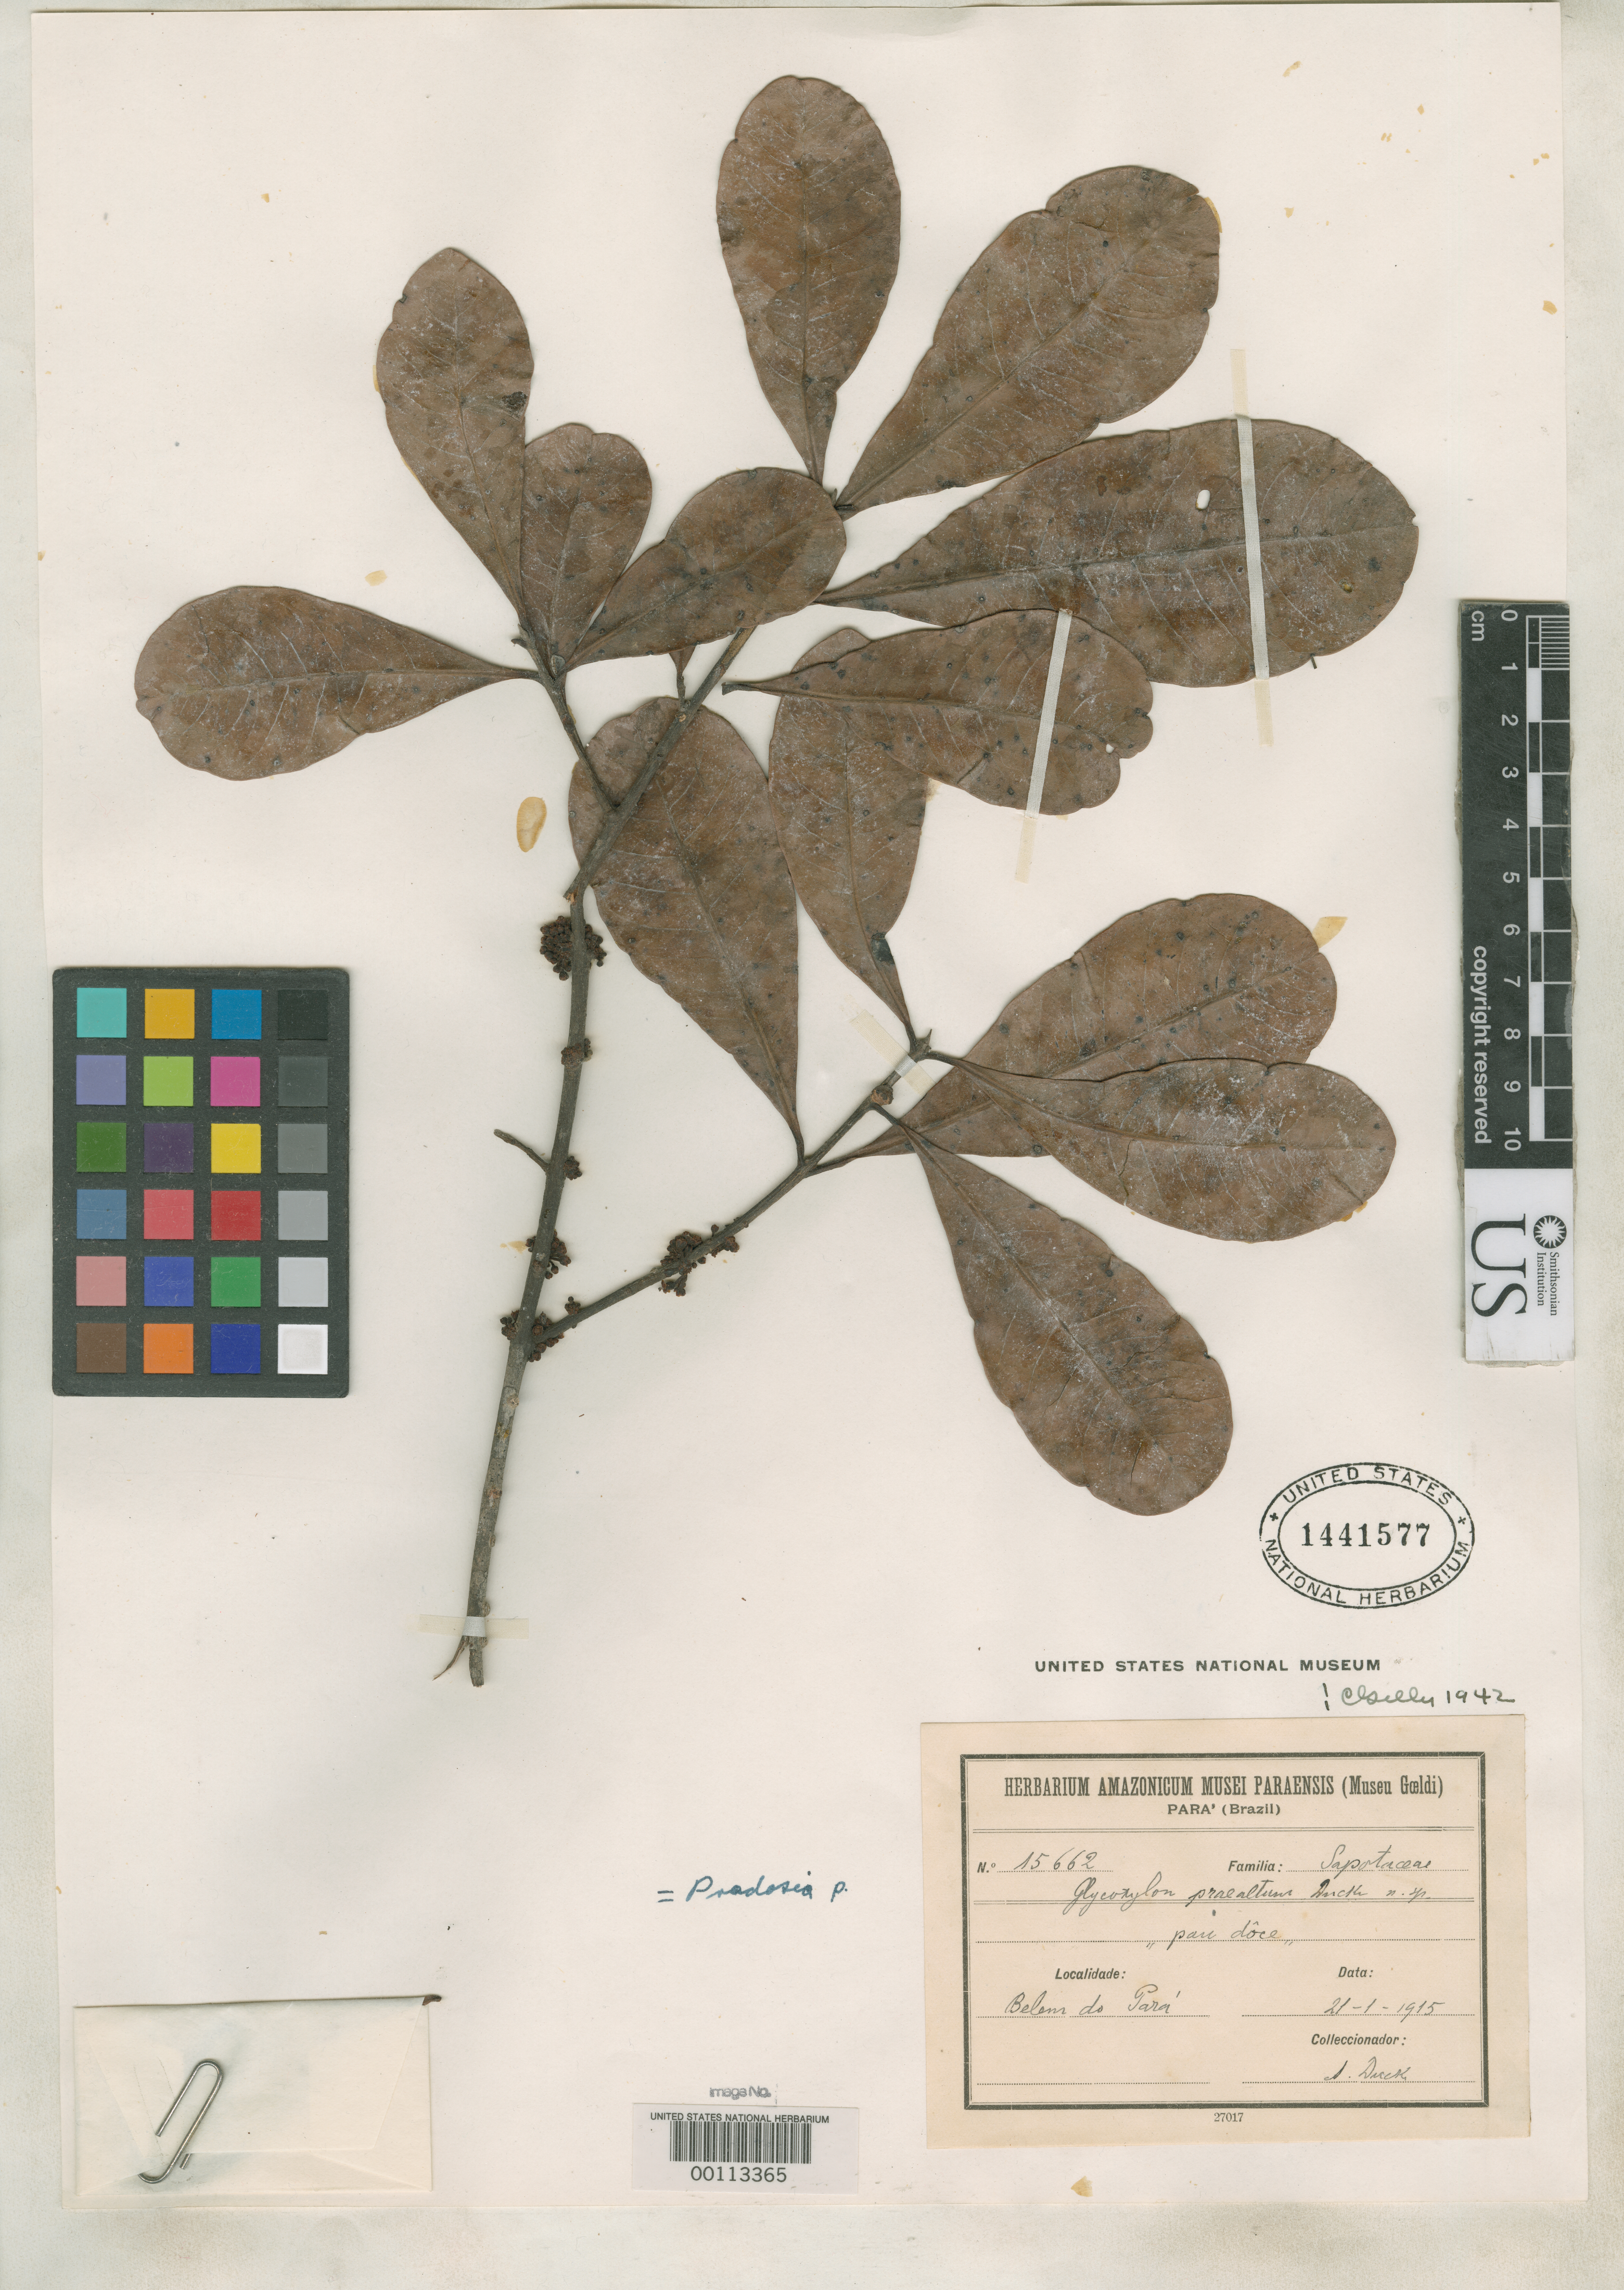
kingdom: Plantae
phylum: Tracheophyta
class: Magnoliopsida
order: Ericales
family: Sapotaceae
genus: Glycoxylon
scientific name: Glycoxylon praealtum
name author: Ducke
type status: Isosyntype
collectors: A. Ducke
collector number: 15662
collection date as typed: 21 Jan 1915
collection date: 1915-01-21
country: Brazil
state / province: Pará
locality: Belem.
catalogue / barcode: US 1441577